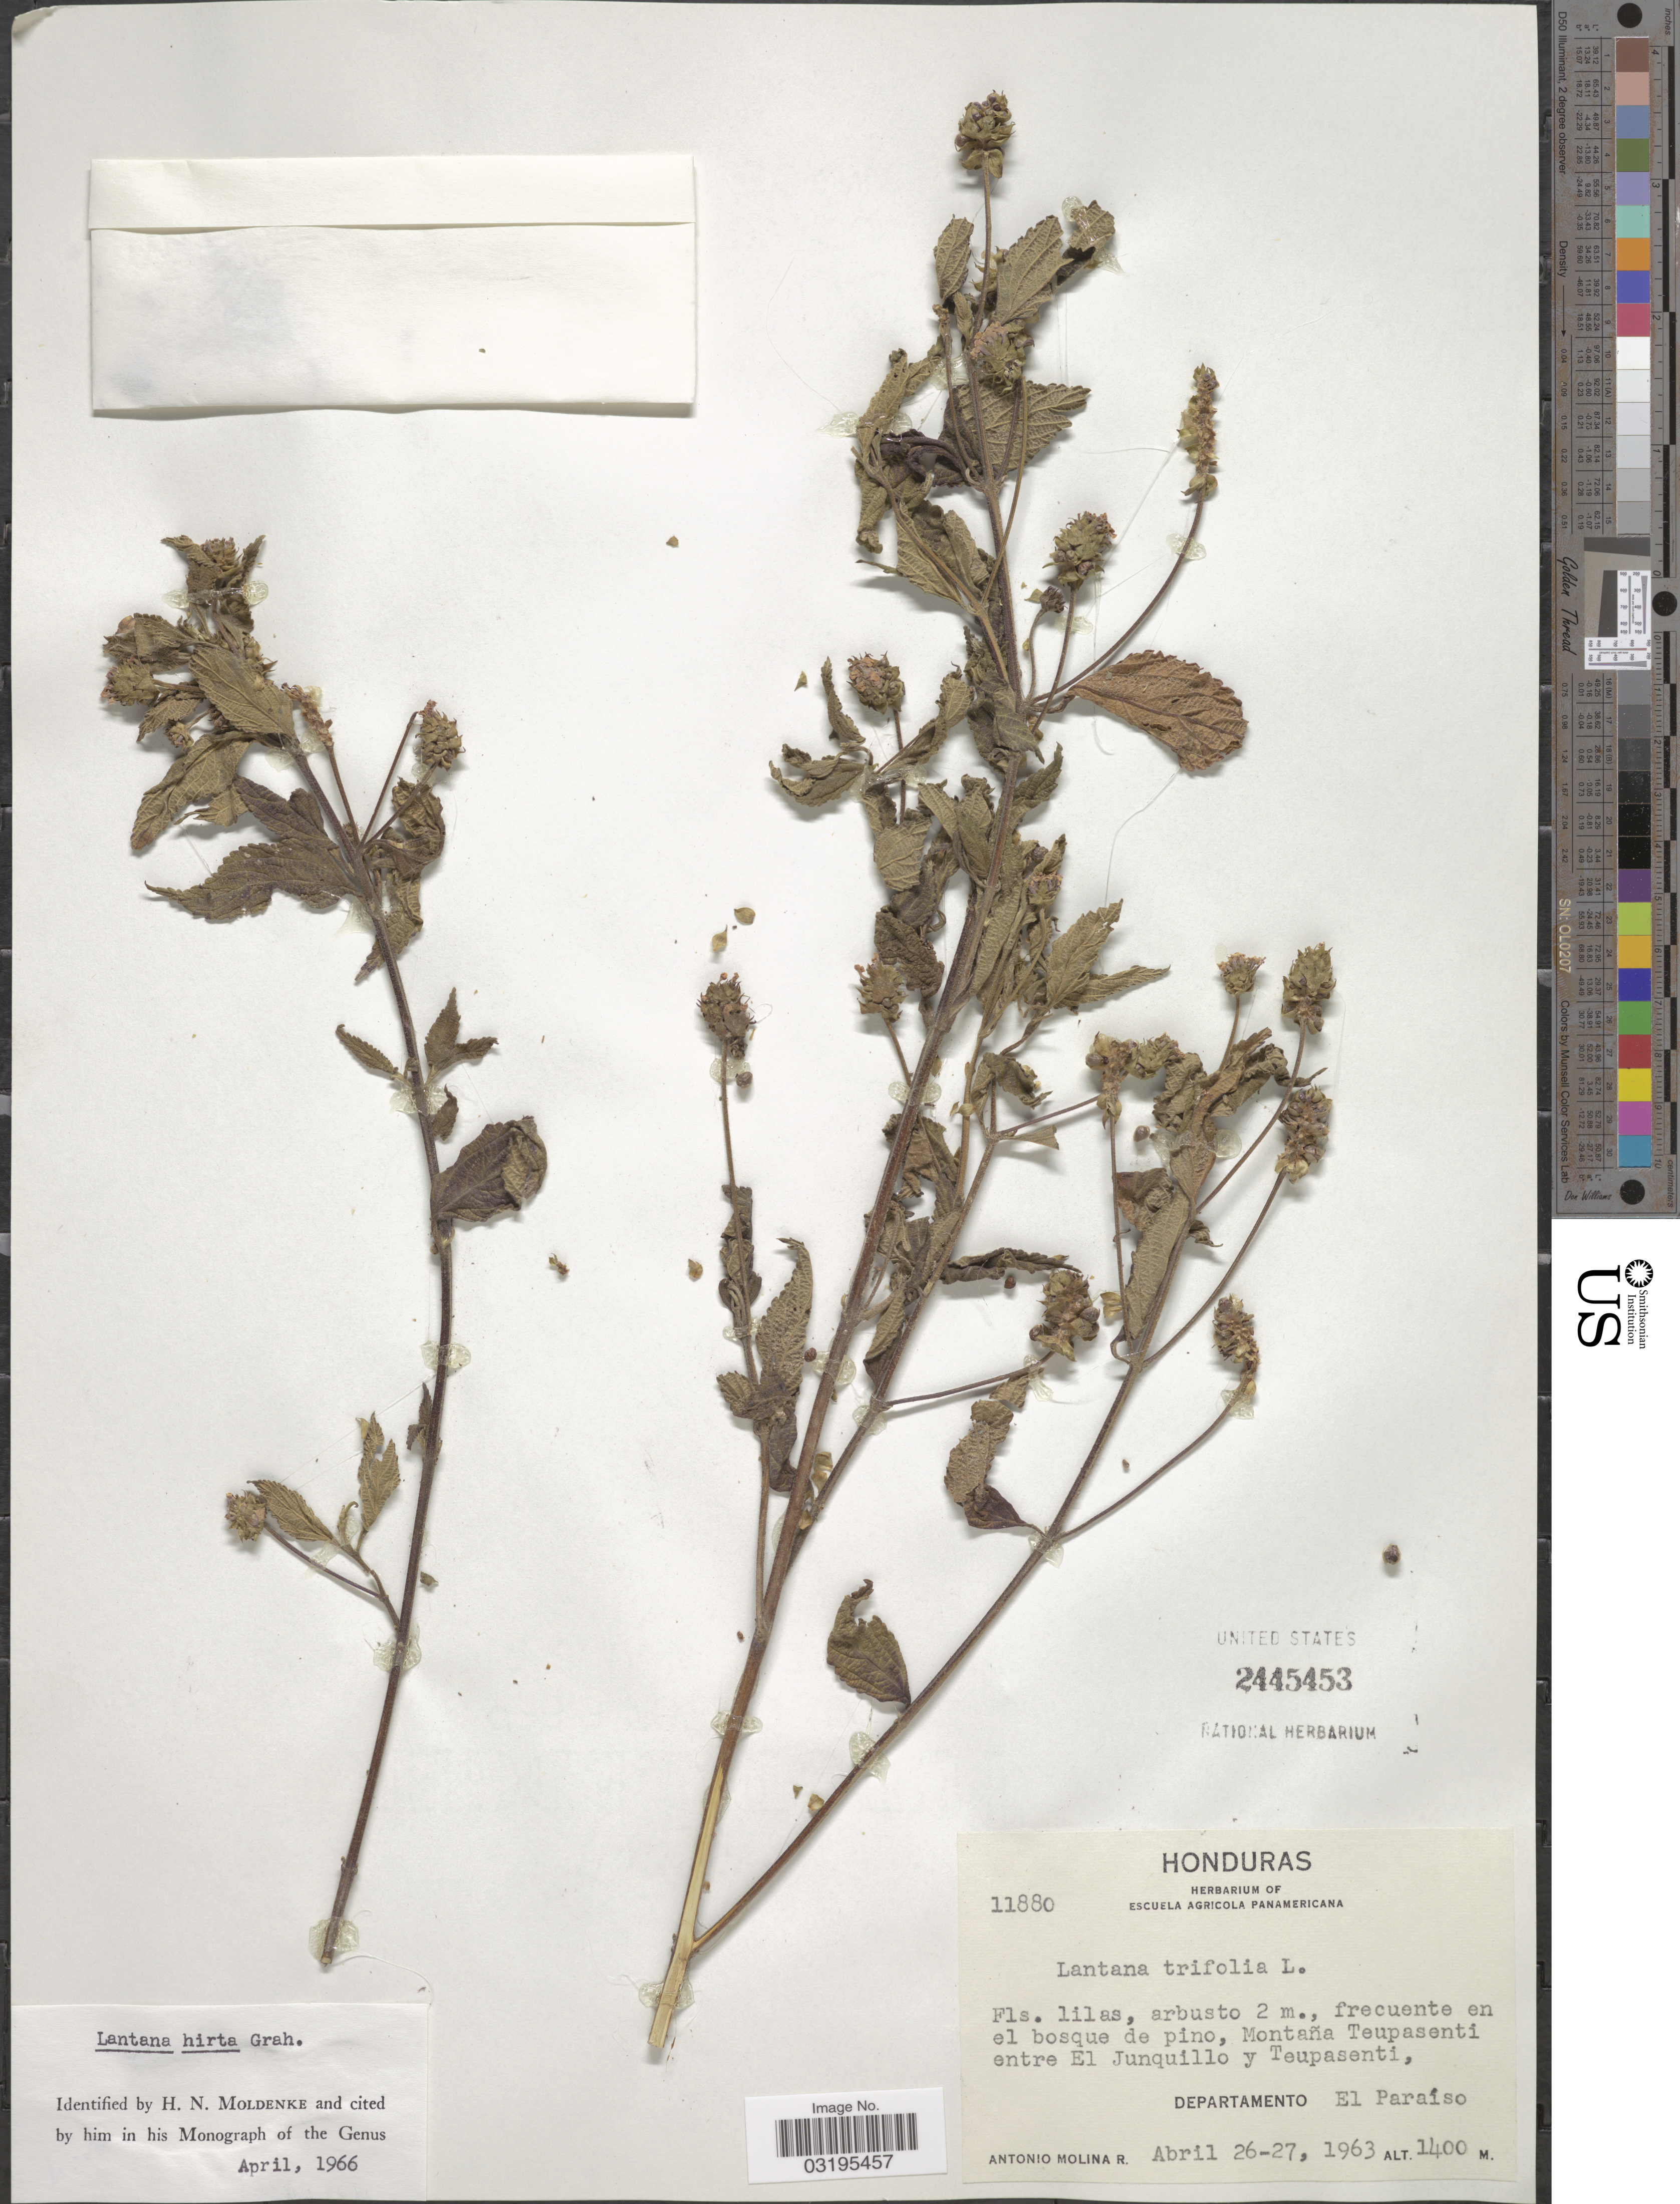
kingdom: Plantae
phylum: Tracheophyta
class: Magnoliopsida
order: Lamiales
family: Verbenaceae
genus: Lantana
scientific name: Lantana hirta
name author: Graham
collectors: A. Molina R.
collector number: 11880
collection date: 1963-04-26/1963-04-27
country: Honduras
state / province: El Paraíso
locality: Montaña Teupasenti entre El Junquillo y Teupasenti, Departamento El Paraíso.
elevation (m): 1400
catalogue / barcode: US 2445453